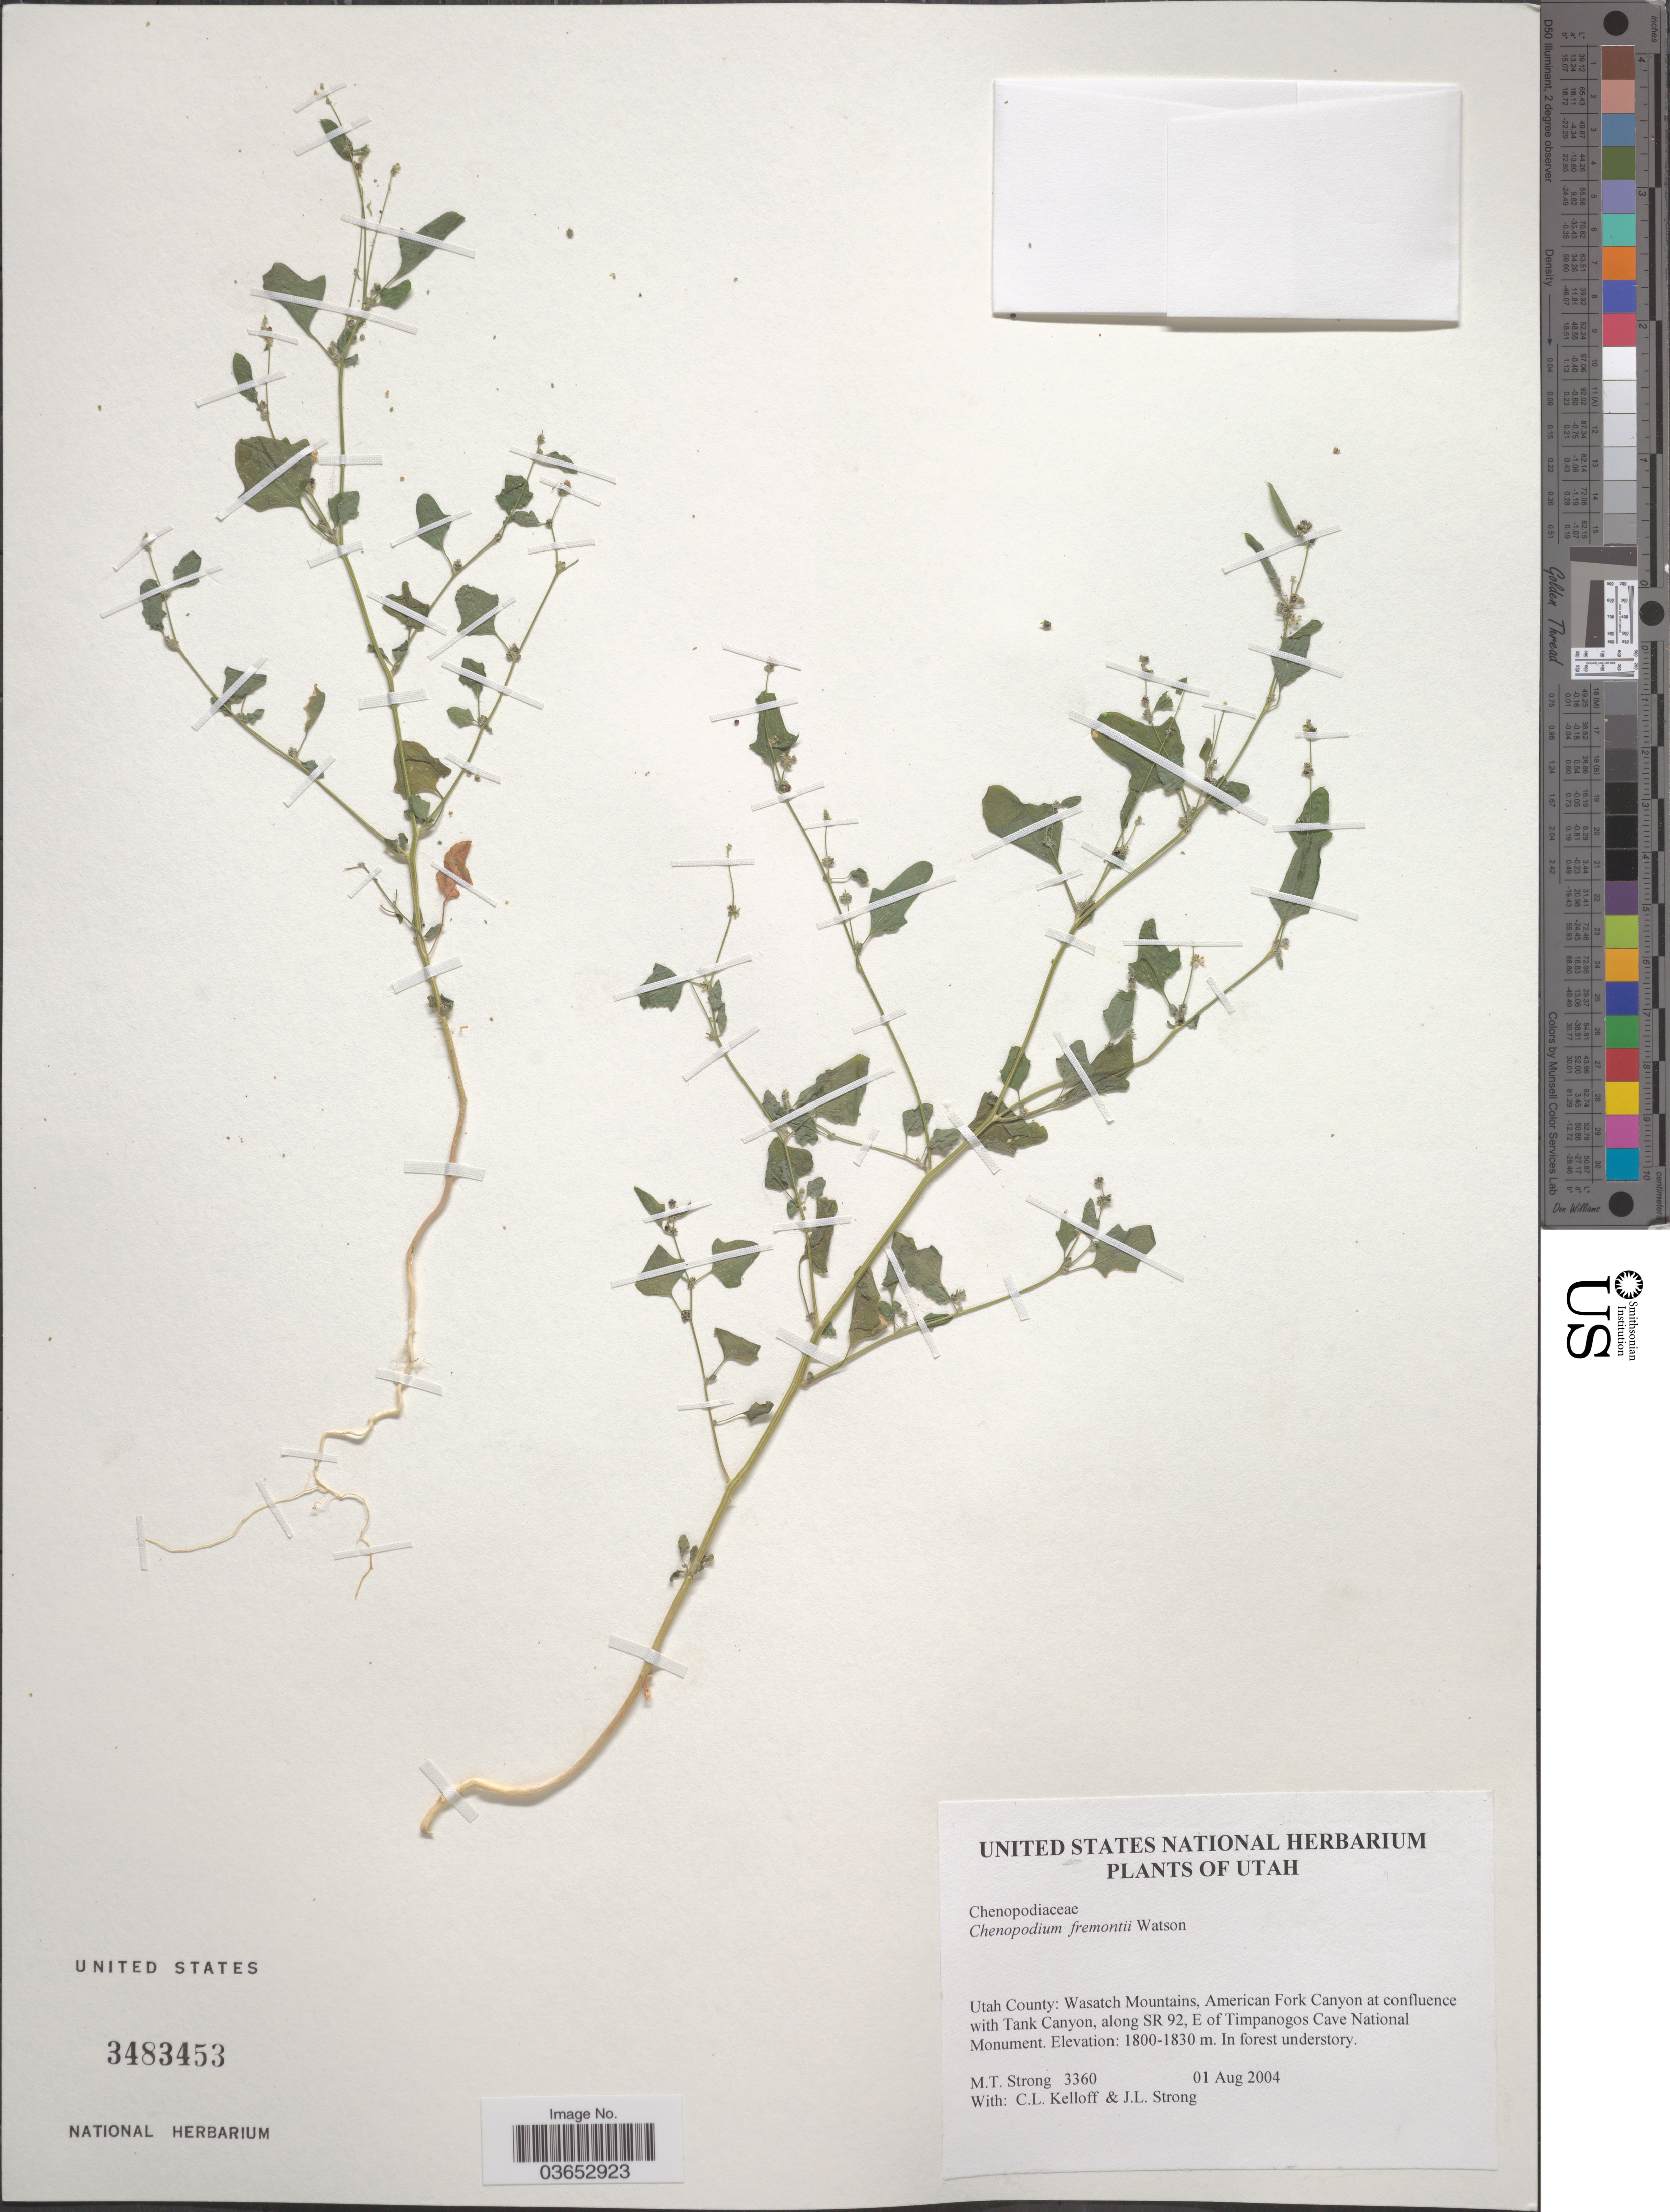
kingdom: Plantae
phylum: Tracheophyta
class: Magnoliopsida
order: Caryophyllales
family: Amaranthaceae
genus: Chenopodium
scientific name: Chenopodium fremontii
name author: S. Watson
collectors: M. T. Strong, C. L. Kelloff & J. Strong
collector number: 3360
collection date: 2004-08-01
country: United States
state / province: Utah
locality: Utah County: Wasatch Mountains, American Fork Canyon at confluence with Tank Canyon, along SR 92, E of Timpanogos Cave National Monument.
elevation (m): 1800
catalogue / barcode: US 3483453